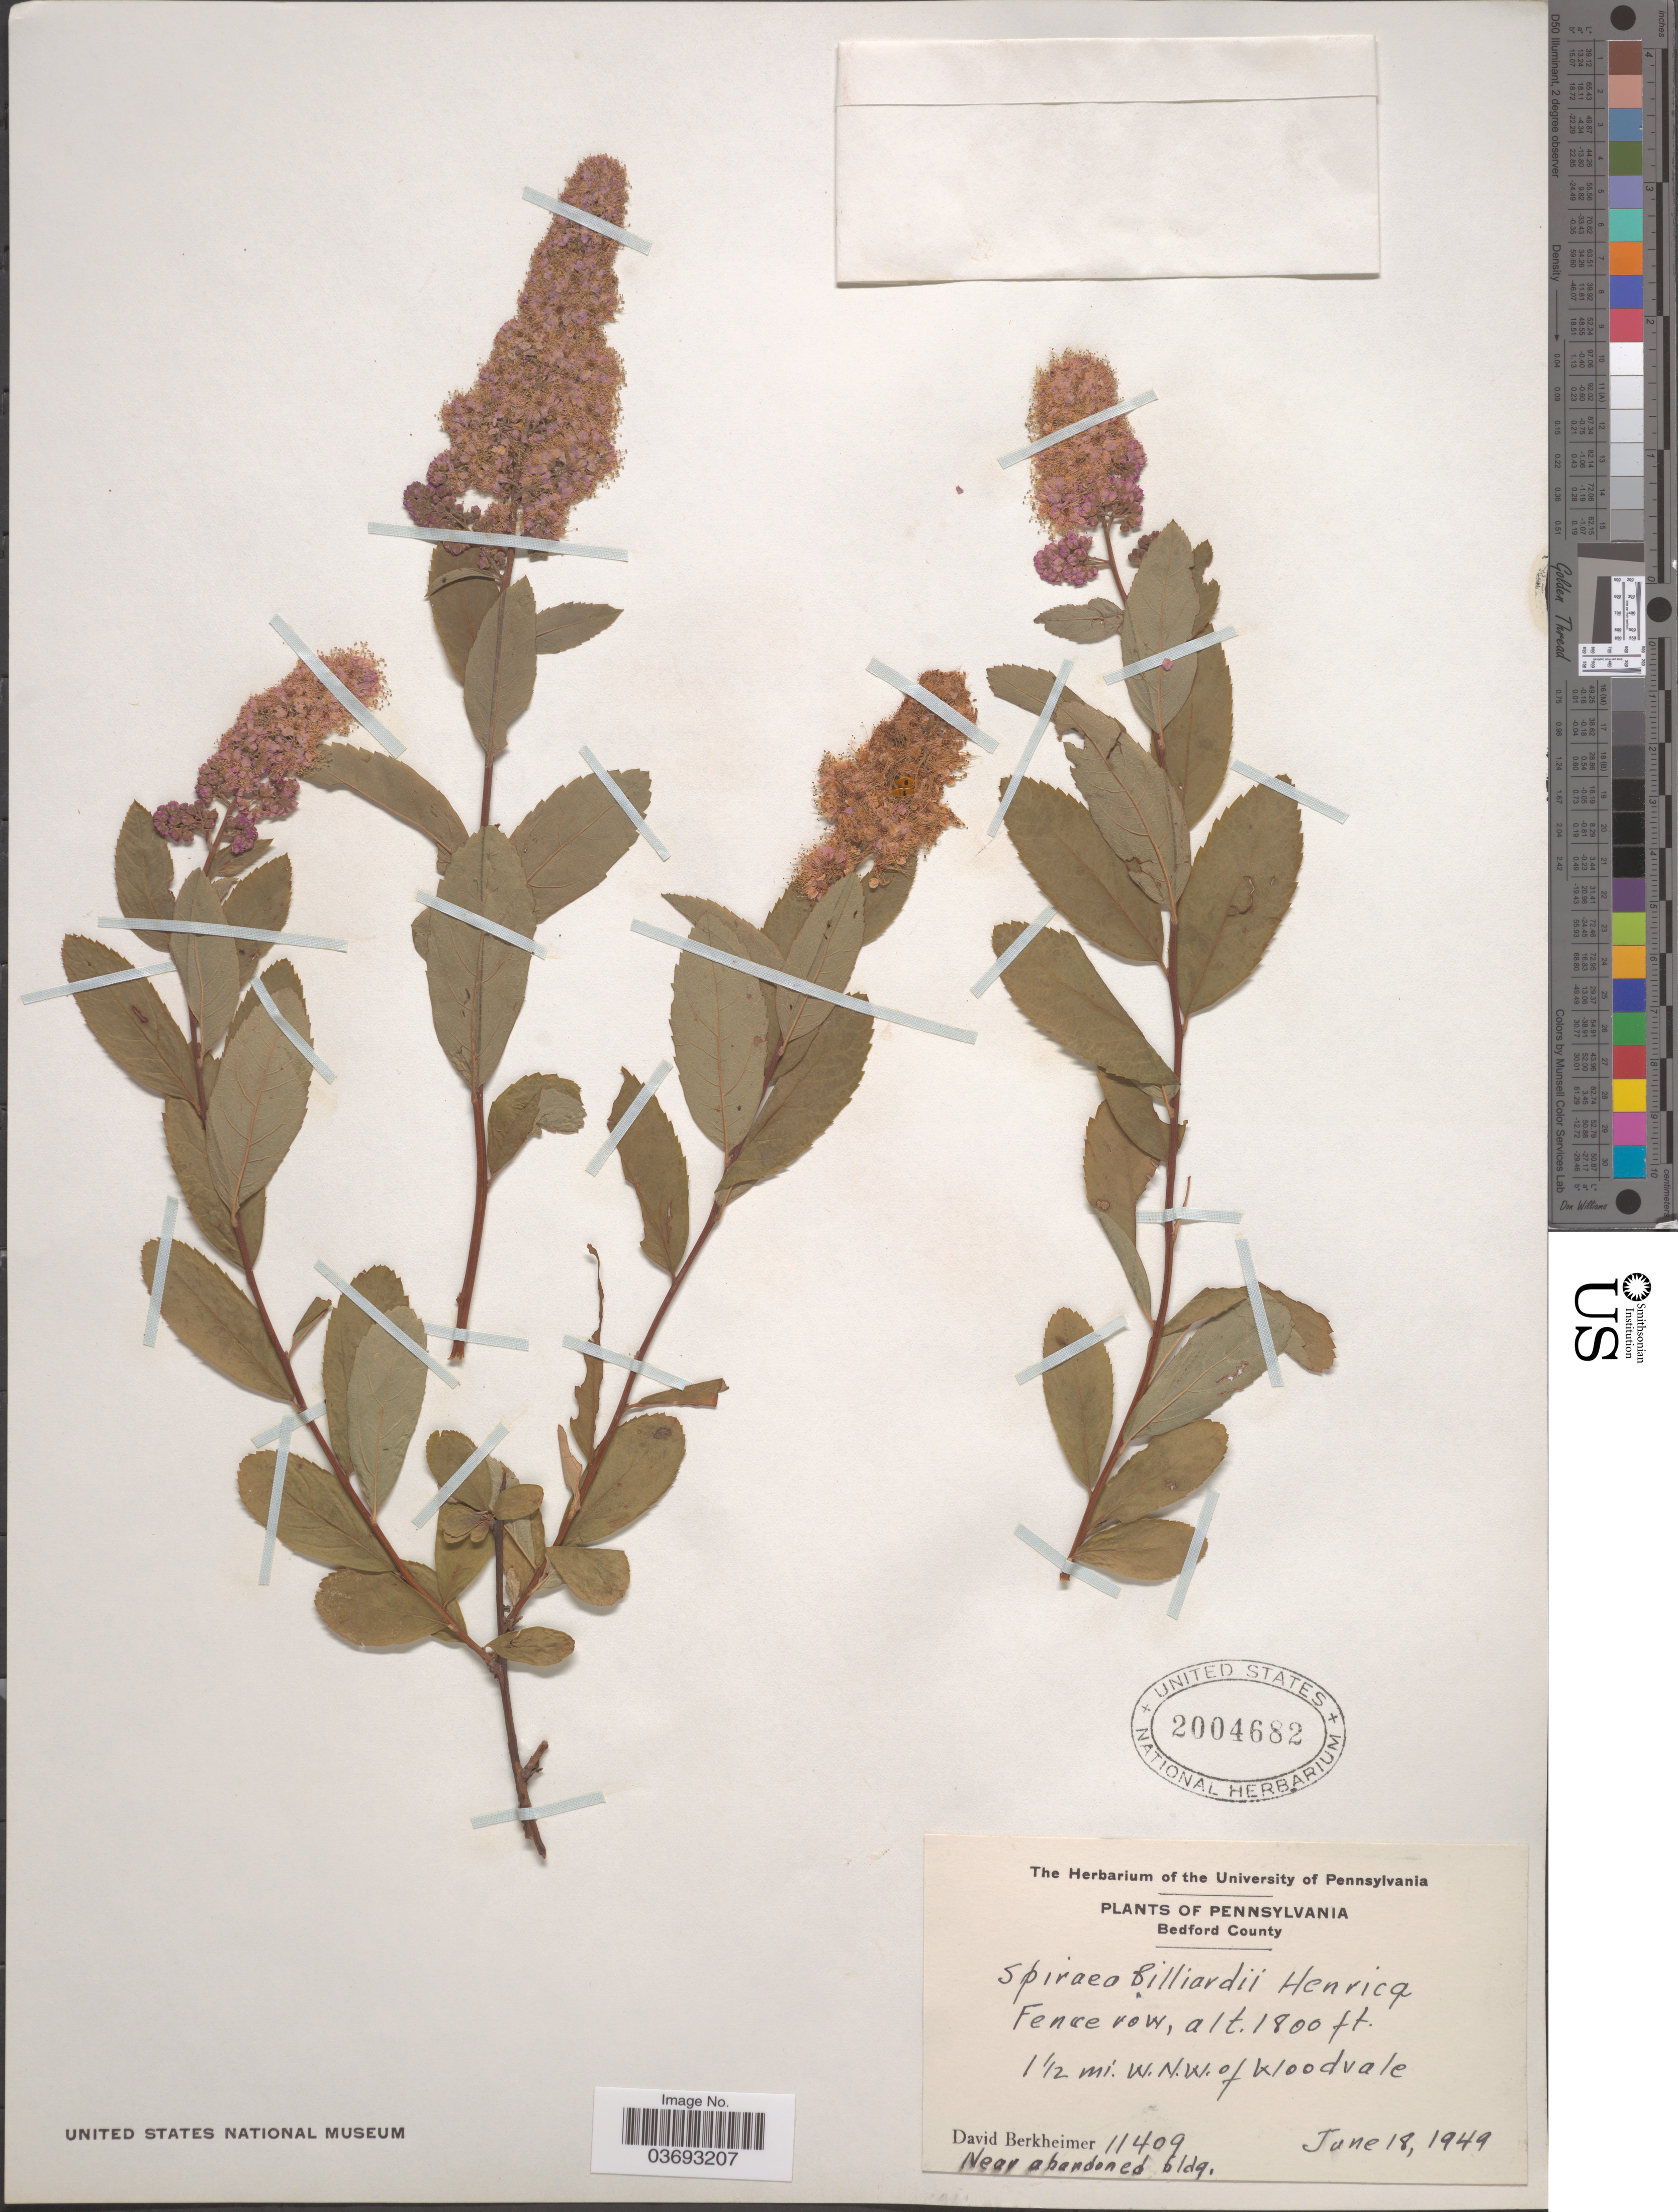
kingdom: Plantae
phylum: Tracheophyta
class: Magnoliopsida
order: Rosales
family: Rosaceae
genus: Spiraea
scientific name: Spiraea billiardii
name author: hort. ex K. Koch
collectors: D. Berkheimer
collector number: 11409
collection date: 1949-06-18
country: United States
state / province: Pennsylvania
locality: Bedford County. Fence row. 1½ mi. W.N.W. of Woodvale. Near abandoned bldg.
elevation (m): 549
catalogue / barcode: US 2004682